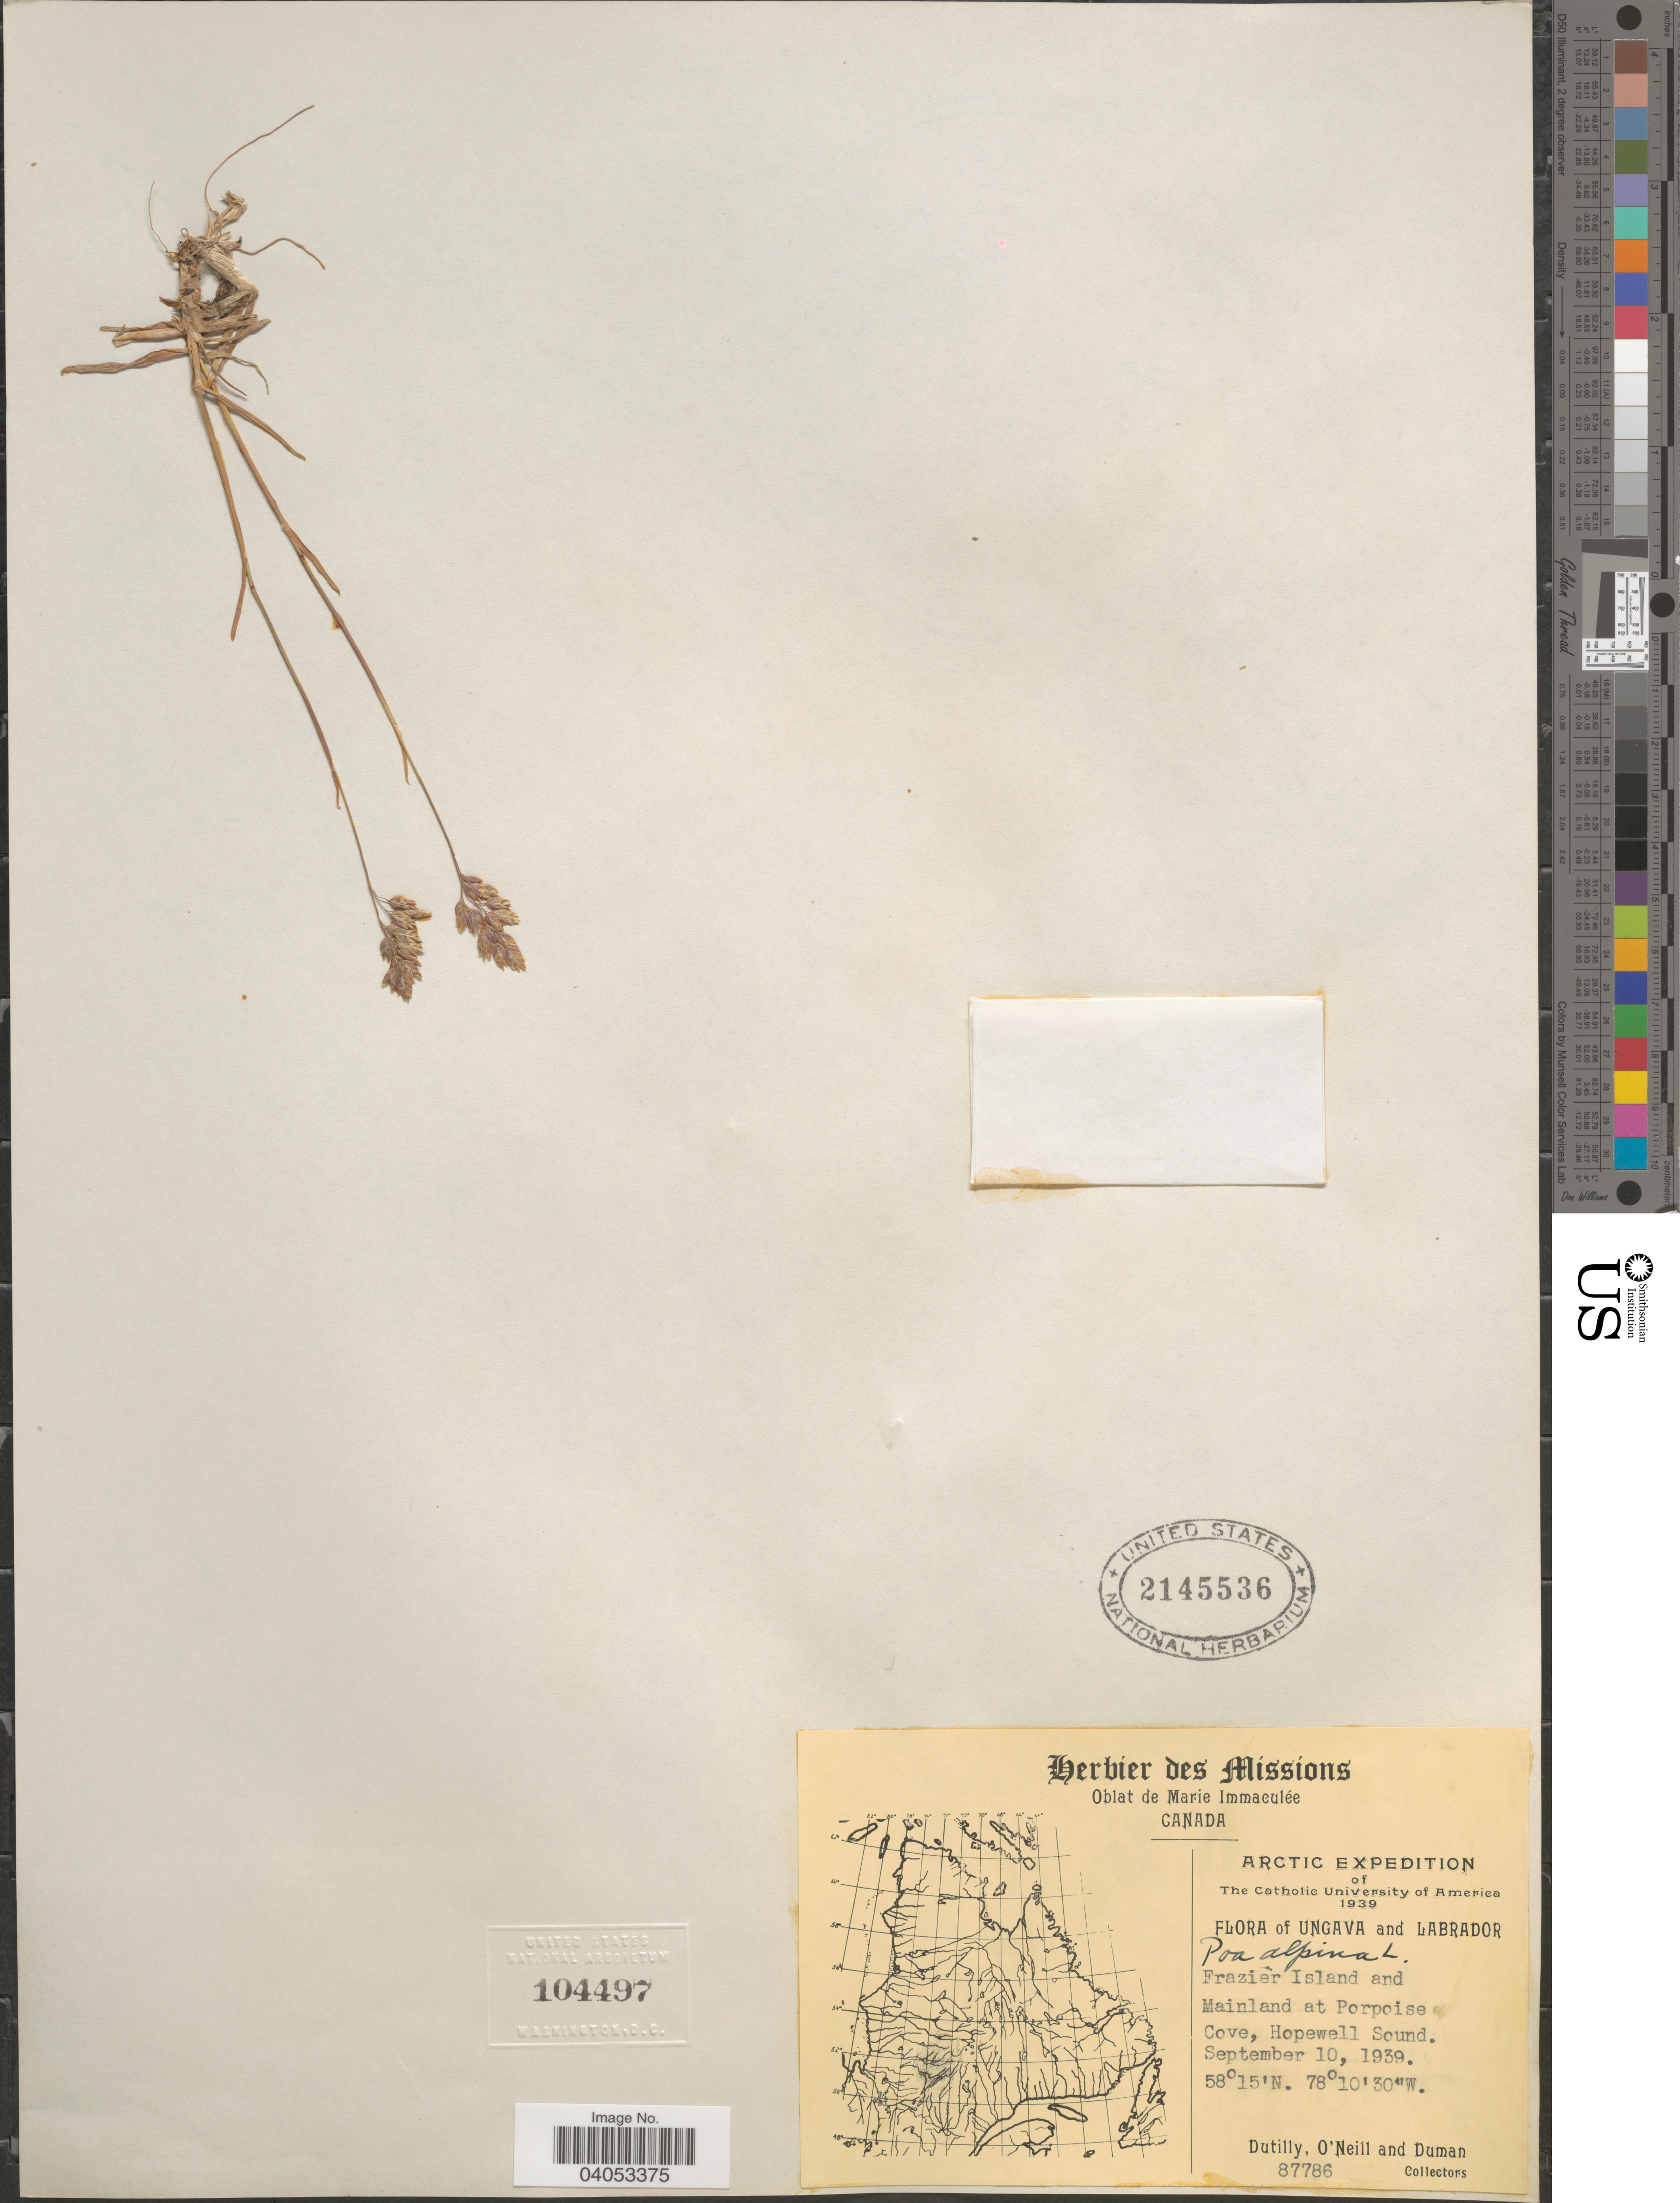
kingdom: Plantae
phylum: Tracheophyta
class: Liliopsida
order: Poales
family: Poaceae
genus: Poa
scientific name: Poa alpina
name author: L.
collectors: -. Dutilly, O' Neill & -. Duman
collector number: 87786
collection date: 1939-09-10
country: Canada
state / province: Newfoundland and Labrador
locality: Ungava and Labrador. Frazier Island and Mainland at Porpoise Cove, Hopewell Sound.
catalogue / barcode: US 2145536